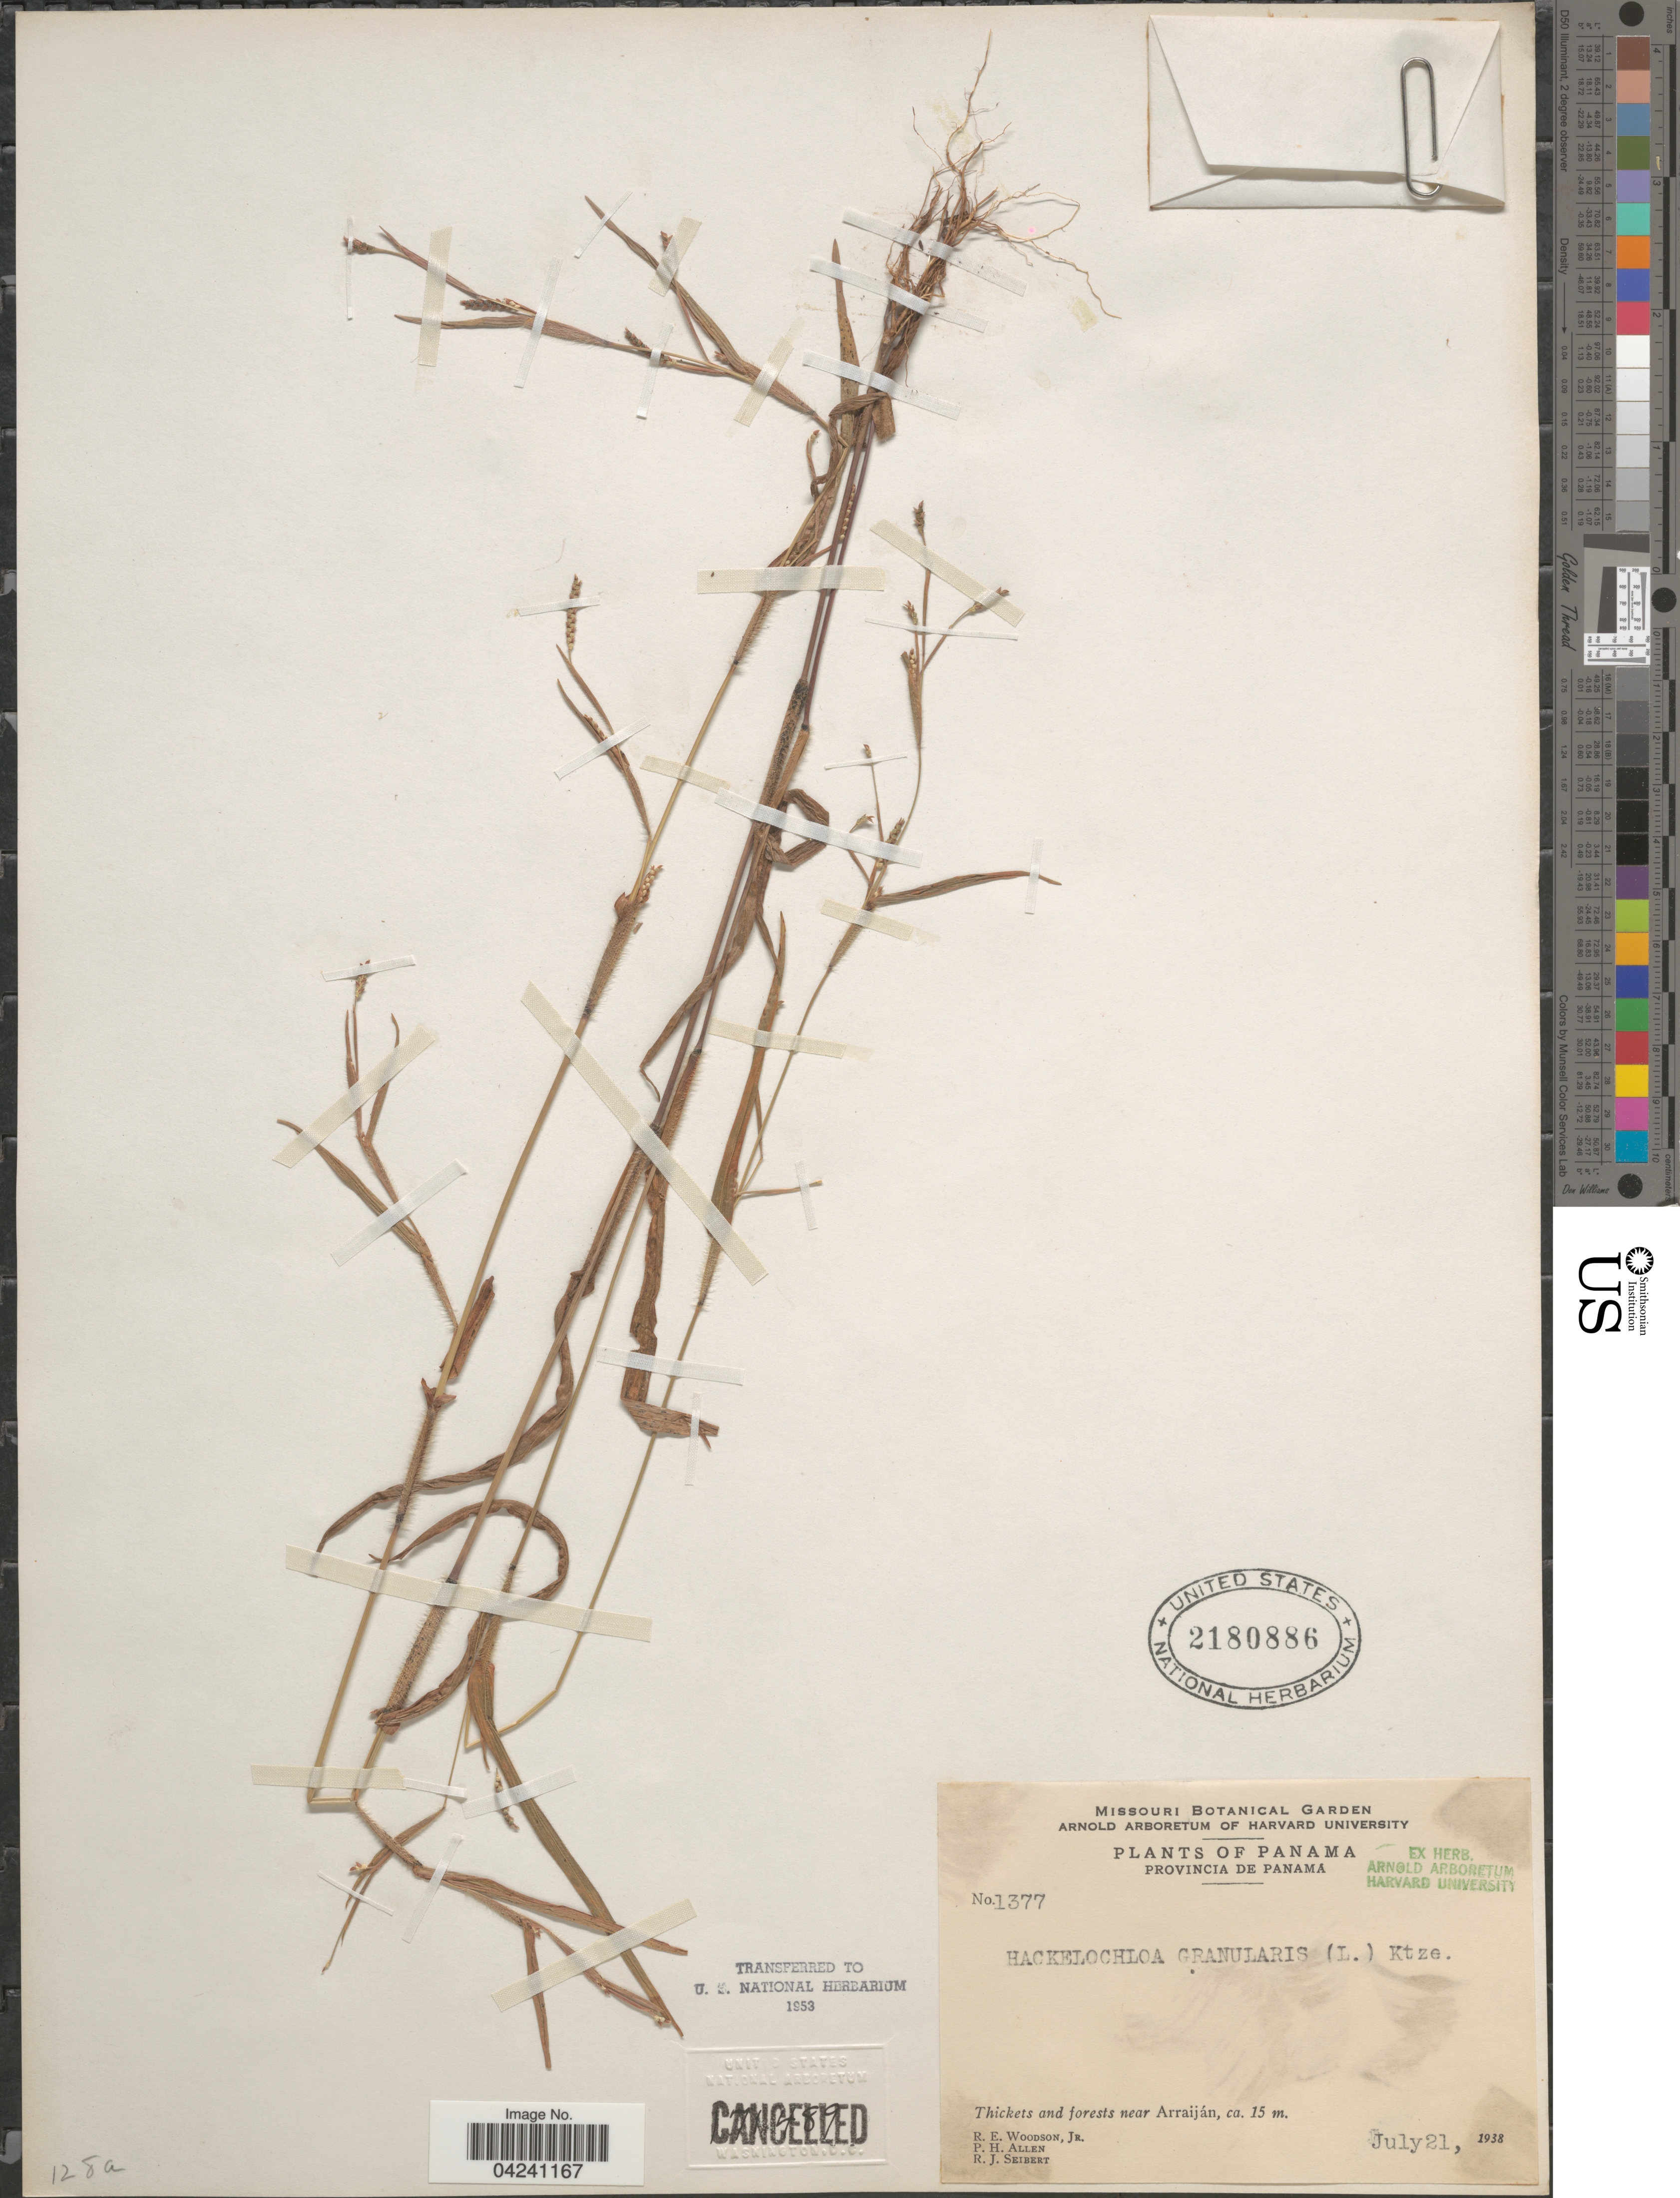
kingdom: Plantae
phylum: Tracheophyta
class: Liliopsida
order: Poales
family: Poaceae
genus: Hackelochloa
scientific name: Hackelochloa granularis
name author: (L.) Kuntze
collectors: R. E. Woodson, P. H. Allen & R. J. Seibert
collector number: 1377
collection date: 1938-07-21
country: Panama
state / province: Panamá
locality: Thickets and forests near Arraiján.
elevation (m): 15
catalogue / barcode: US 2180886